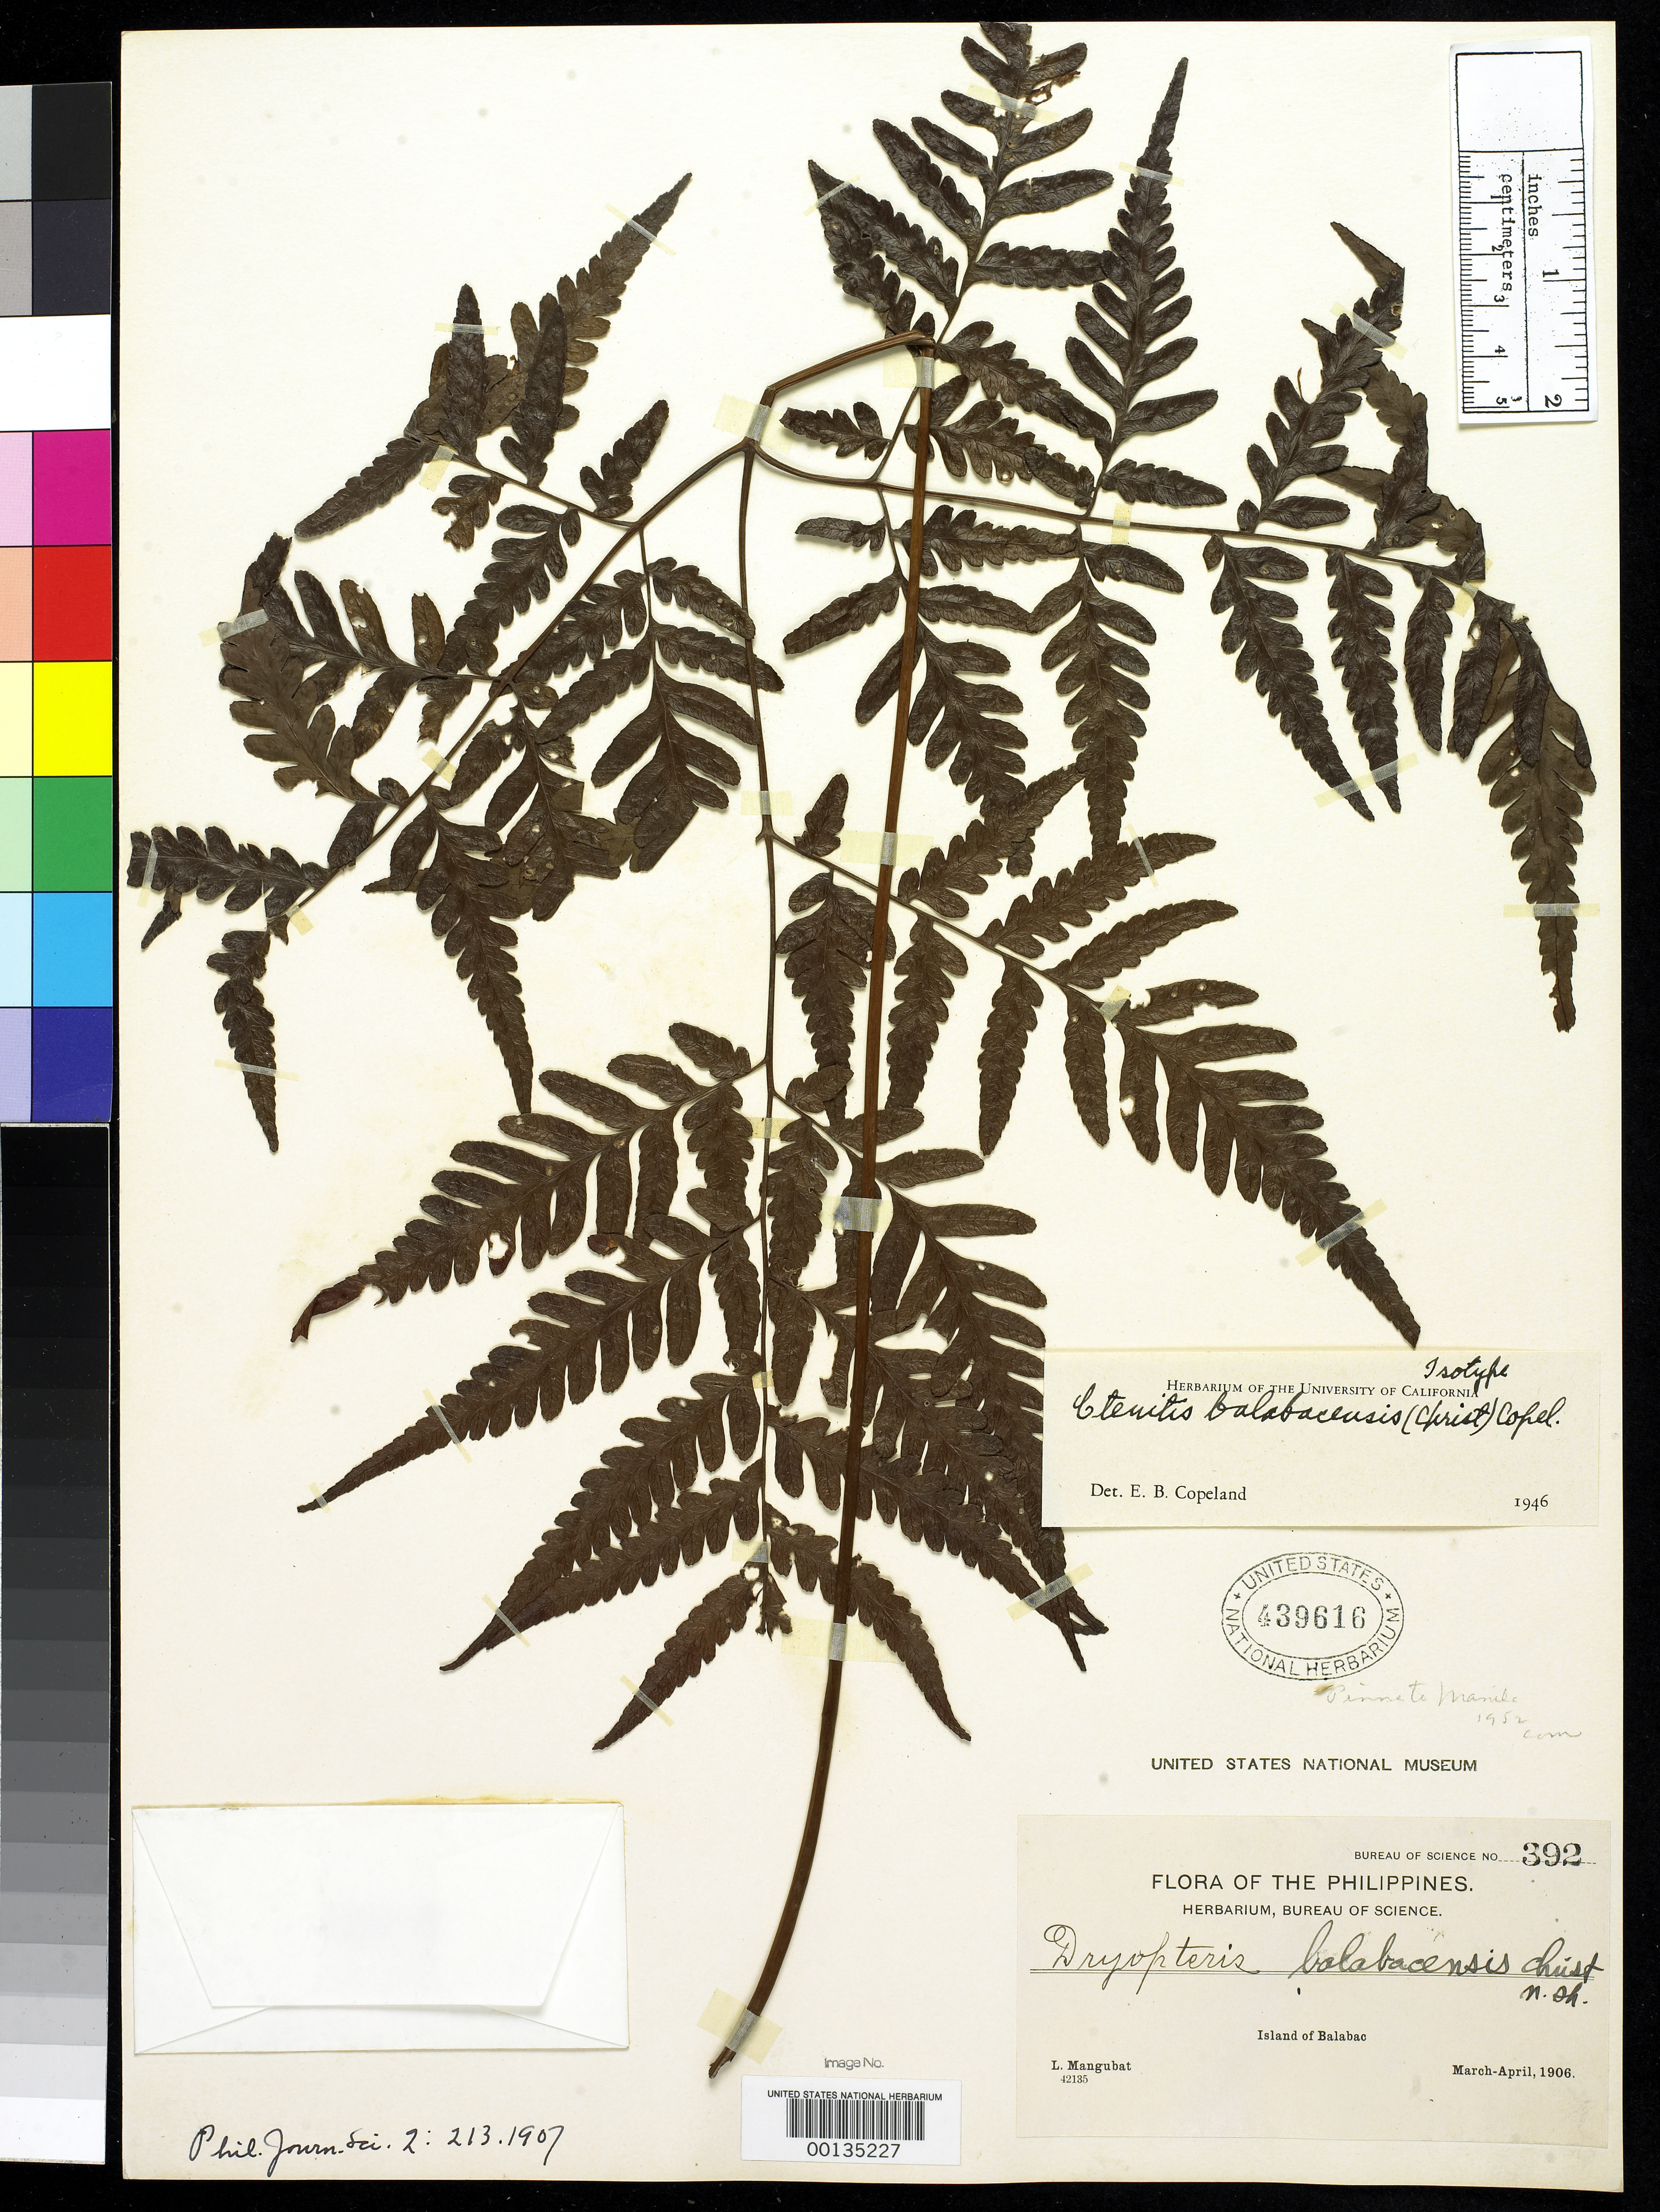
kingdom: Plantae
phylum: Tracheophyta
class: Polypodiopsida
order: Polypodiales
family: Dryopteridaceae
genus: Dryopteris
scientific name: Dryopteris balabacensis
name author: Christ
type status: Isosyntype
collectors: L. Mangubat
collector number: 392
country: Philippines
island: Balabac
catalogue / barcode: US 439616